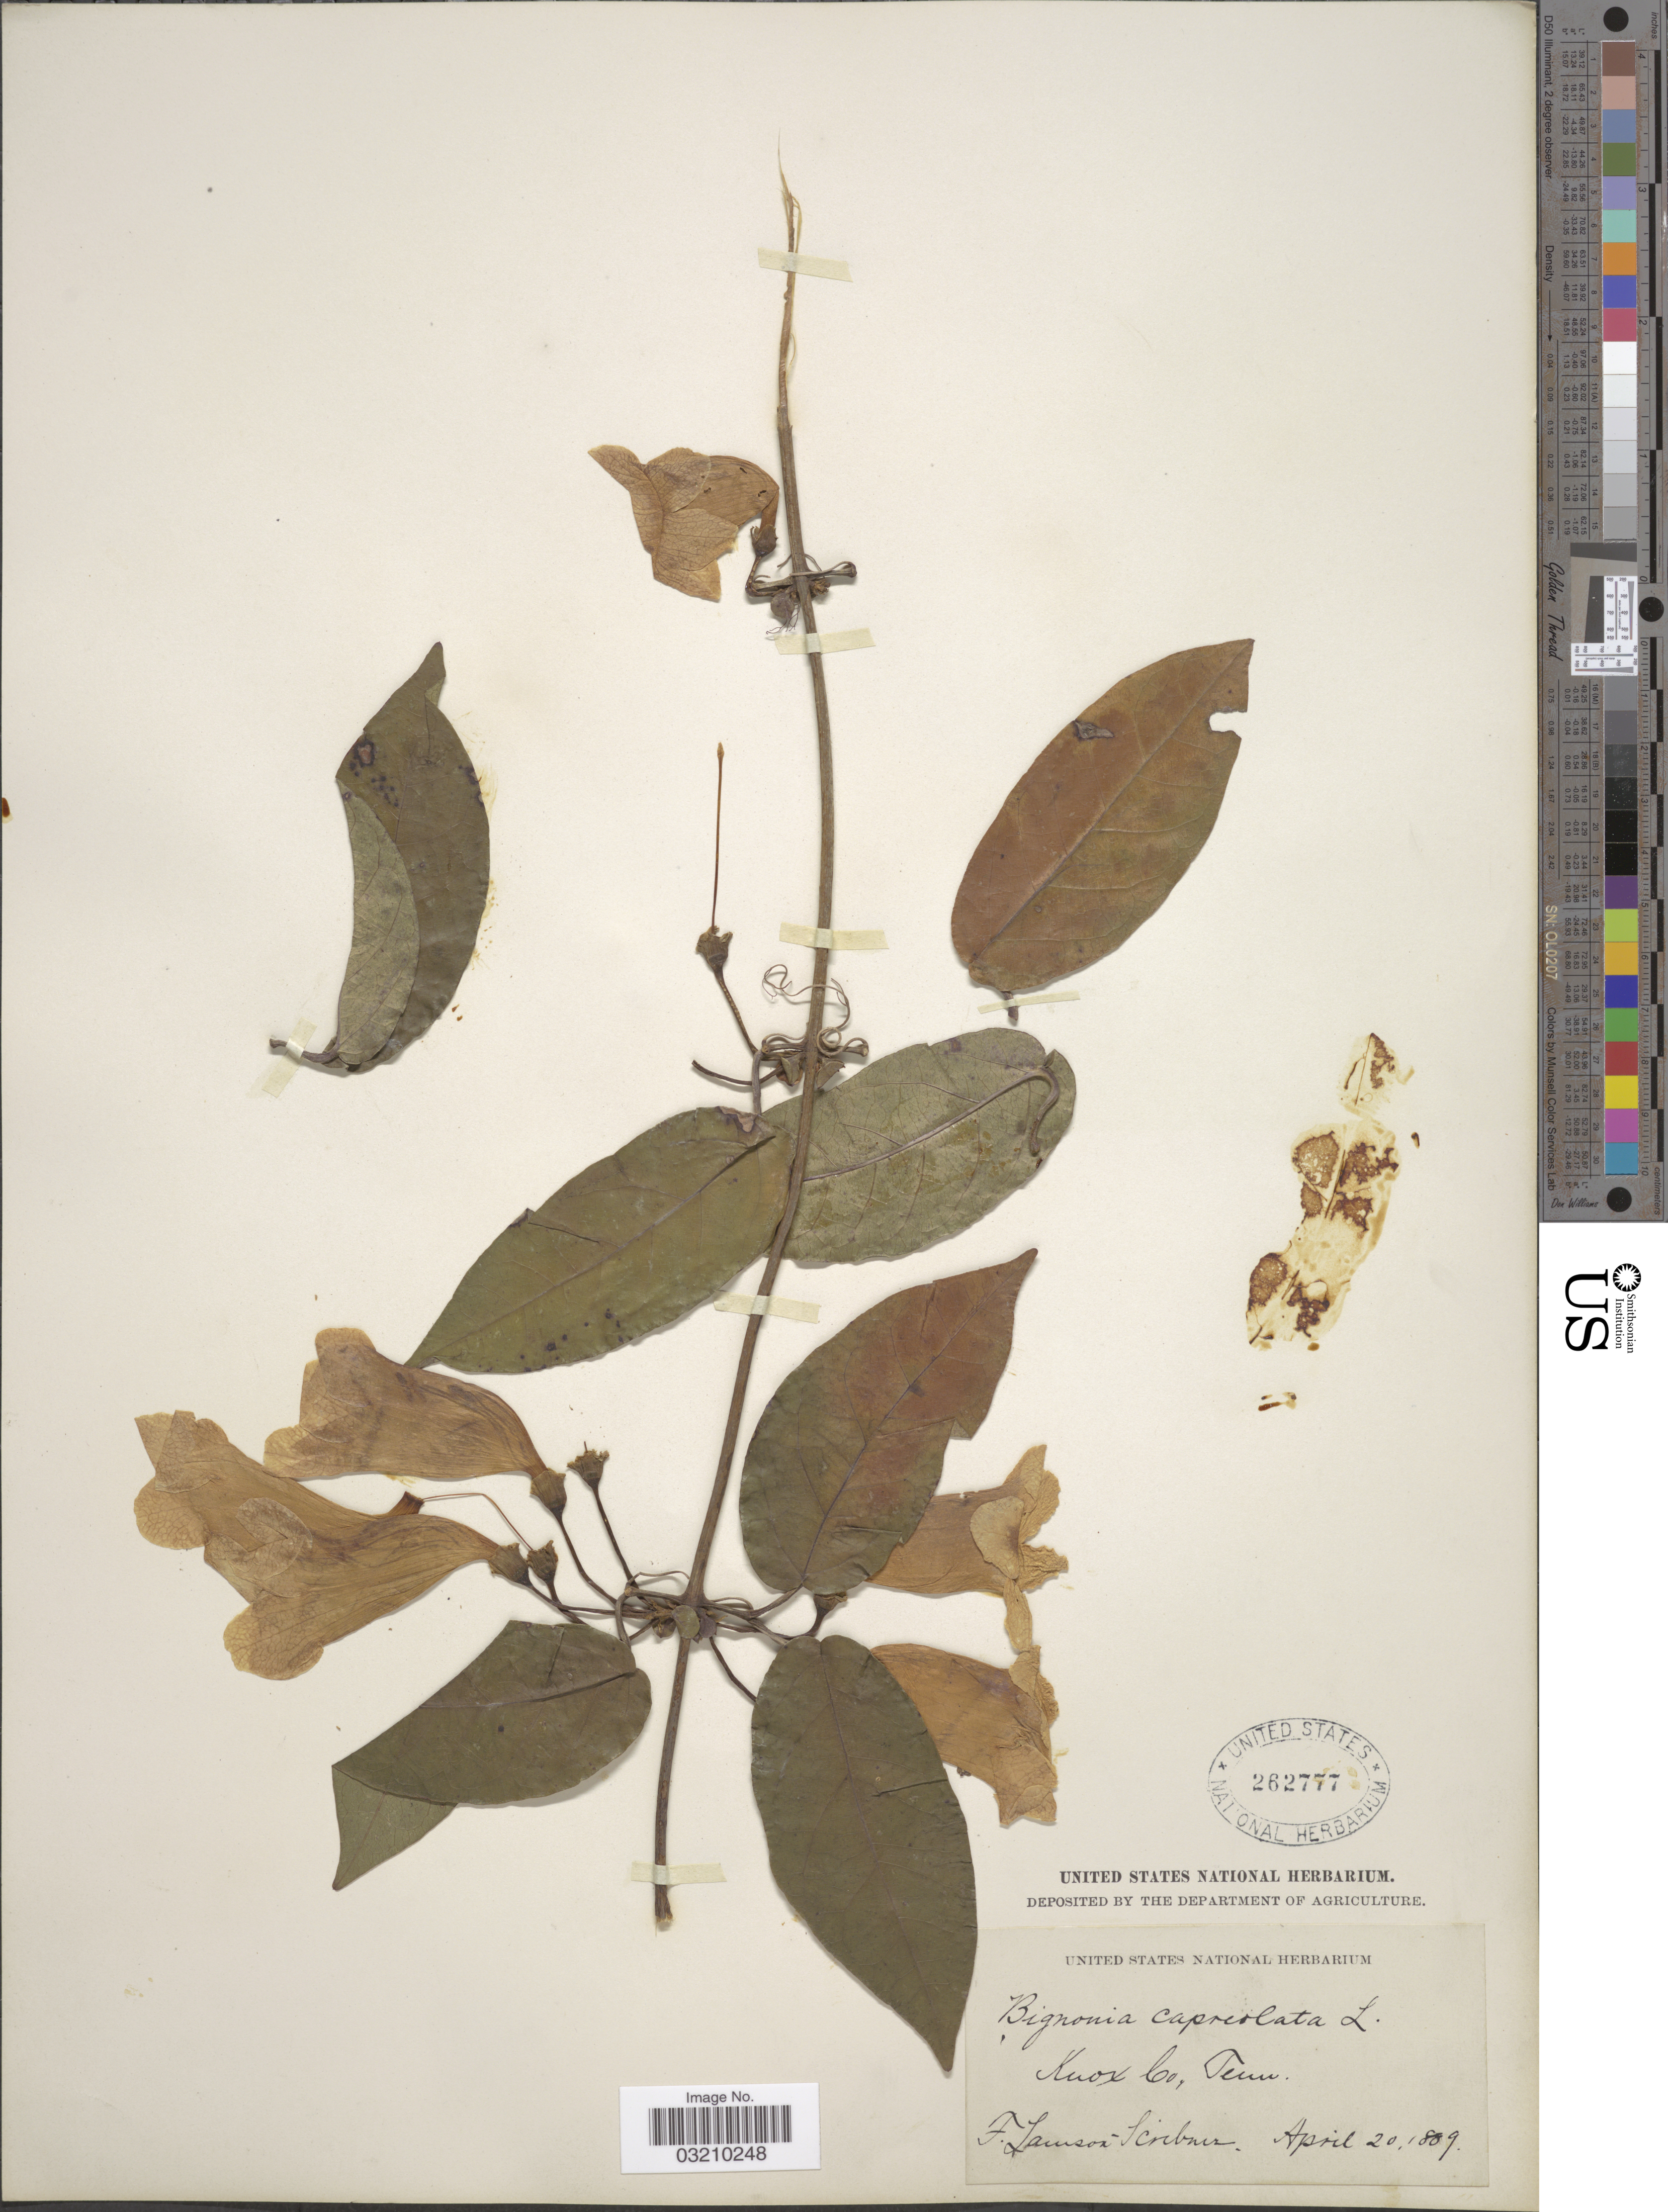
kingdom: Plantae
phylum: Tracheophyta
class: Magnoliopsida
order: Lamiales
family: Bignoniaceae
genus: Bignonia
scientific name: Bignonia capreolata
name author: L.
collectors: F. Lamson-Scribner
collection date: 1809-04-20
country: United States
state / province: Tennessee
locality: Knox Co.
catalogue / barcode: US 262777